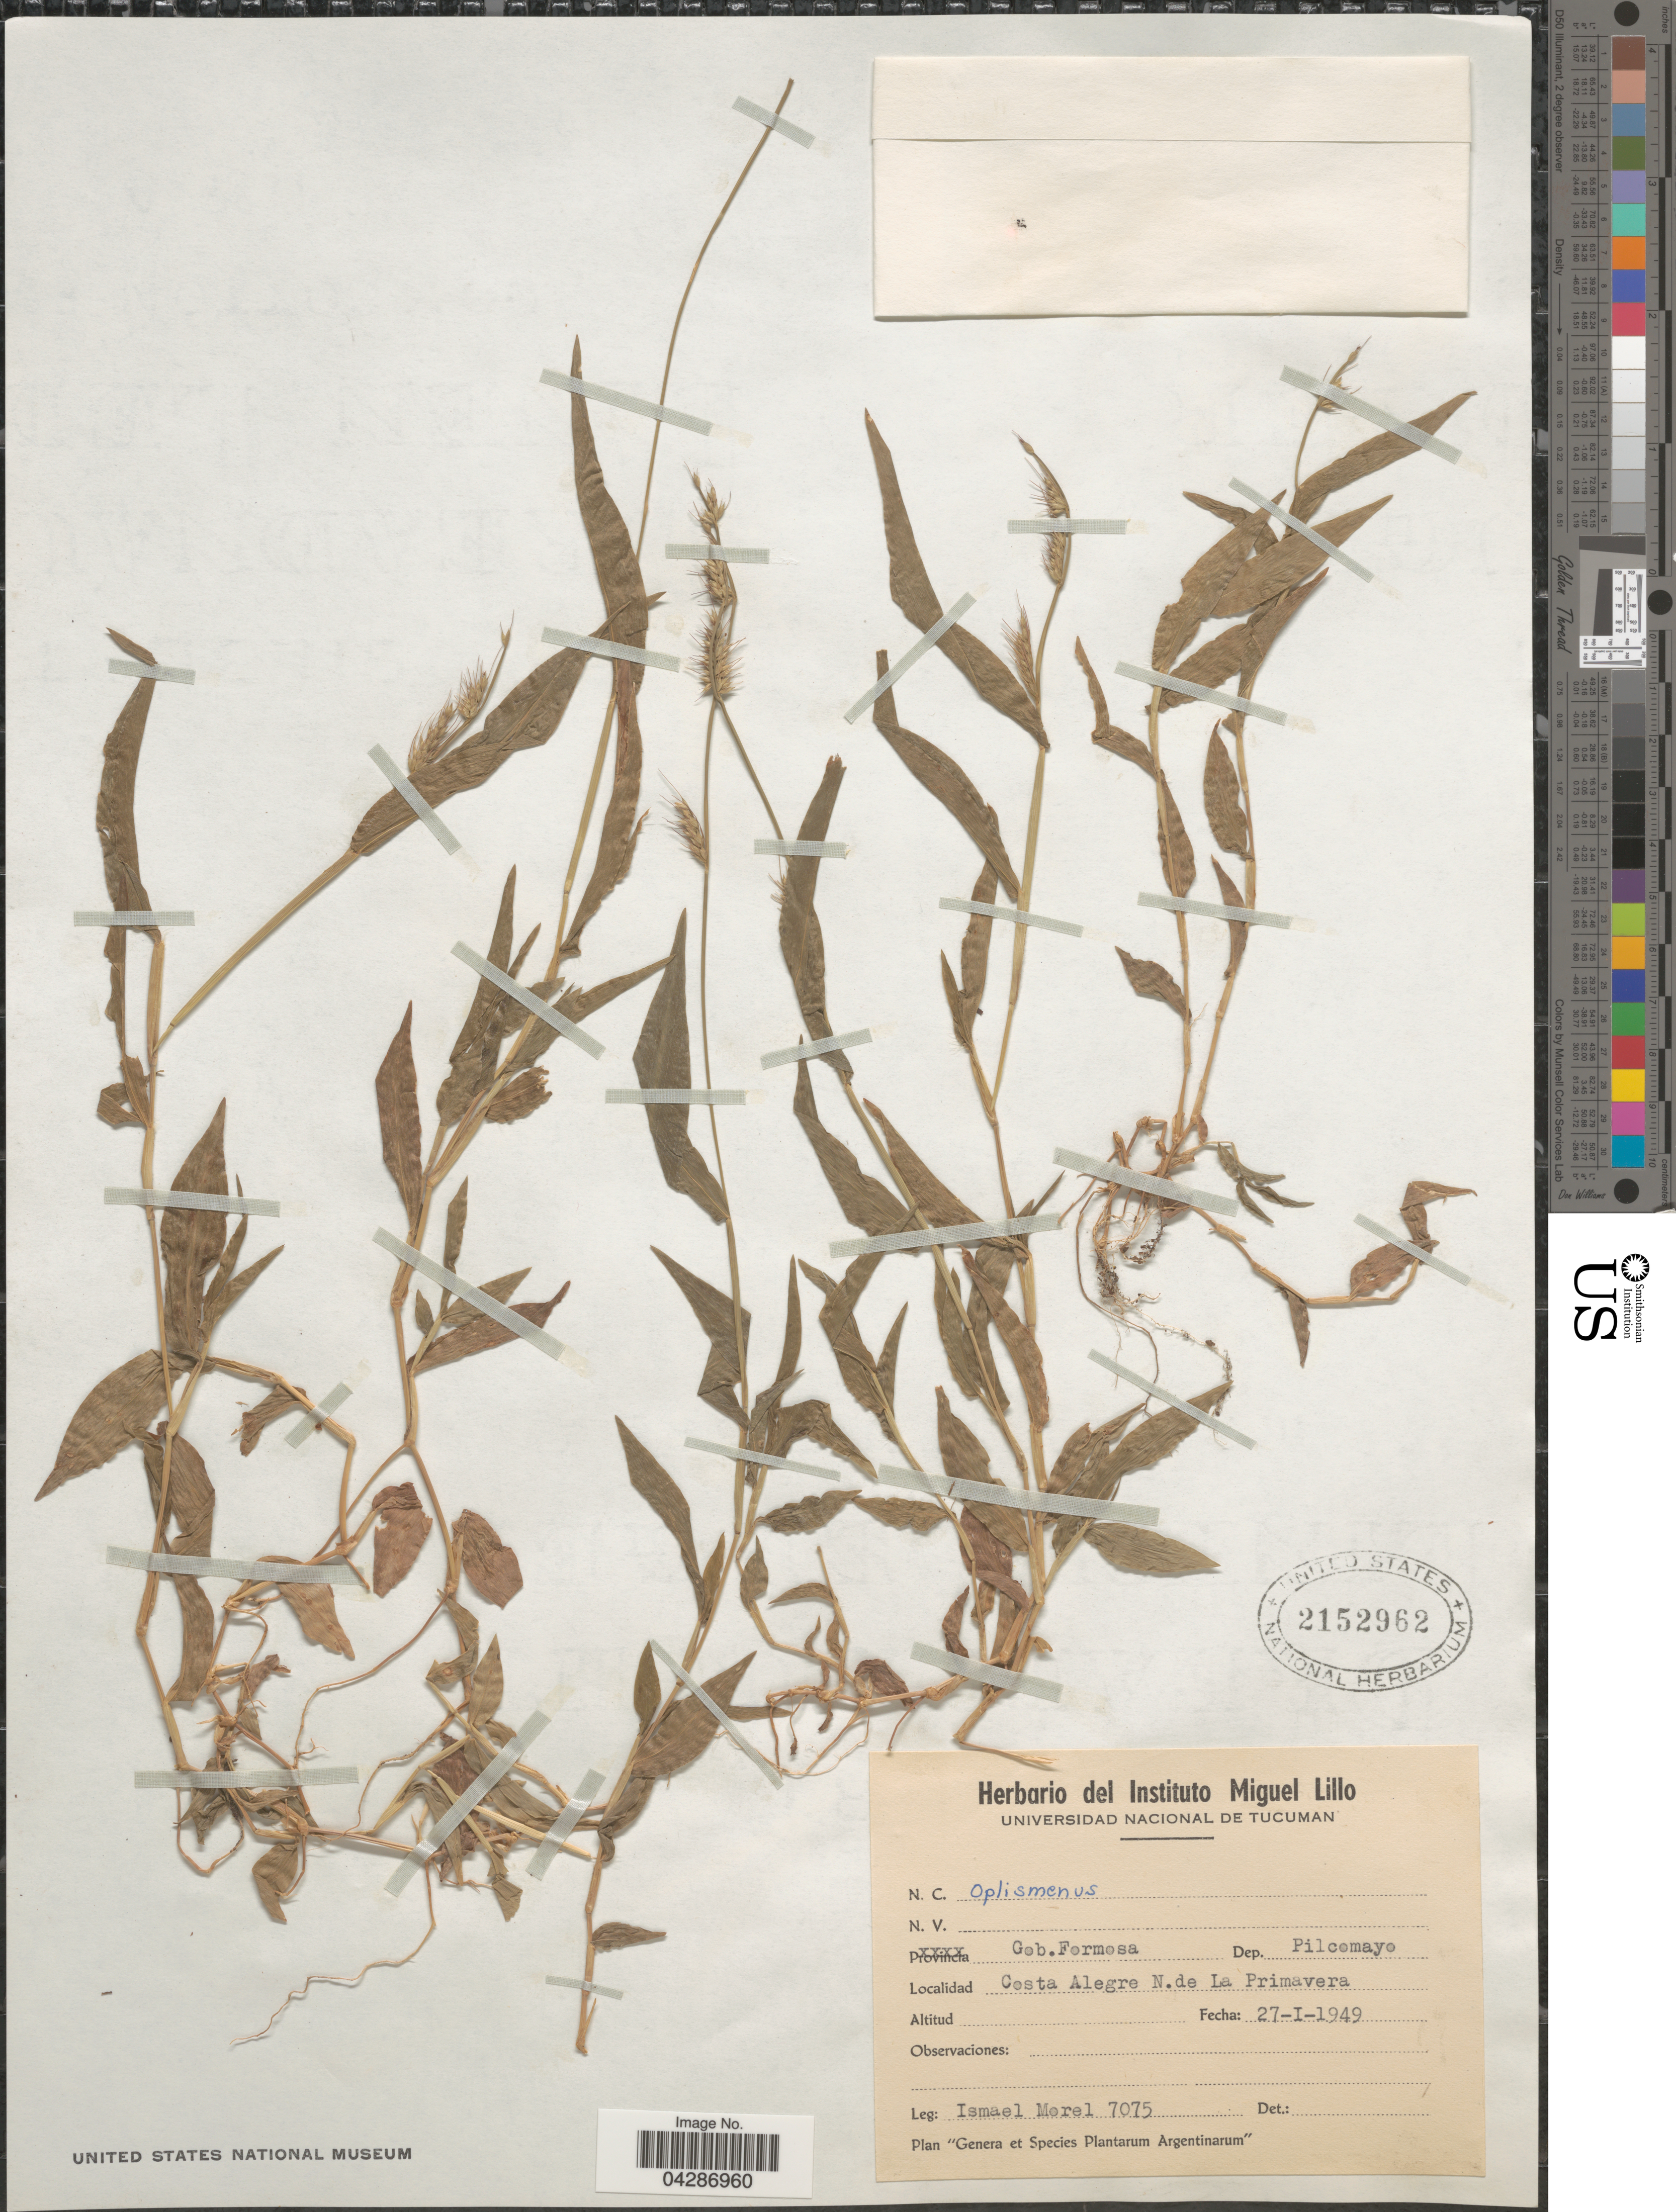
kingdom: Plantae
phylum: Tracheophyta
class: Liliopsida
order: Poales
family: Poaceae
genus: Oplismenus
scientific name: Oplismenus sp.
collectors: I. Morel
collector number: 7075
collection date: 1949-01-27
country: Argentina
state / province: Formosa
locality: Gob. Formosa. Dep. Pilcomayo. Costa Alegre N. de La Primavera.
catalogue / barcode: US 2152962